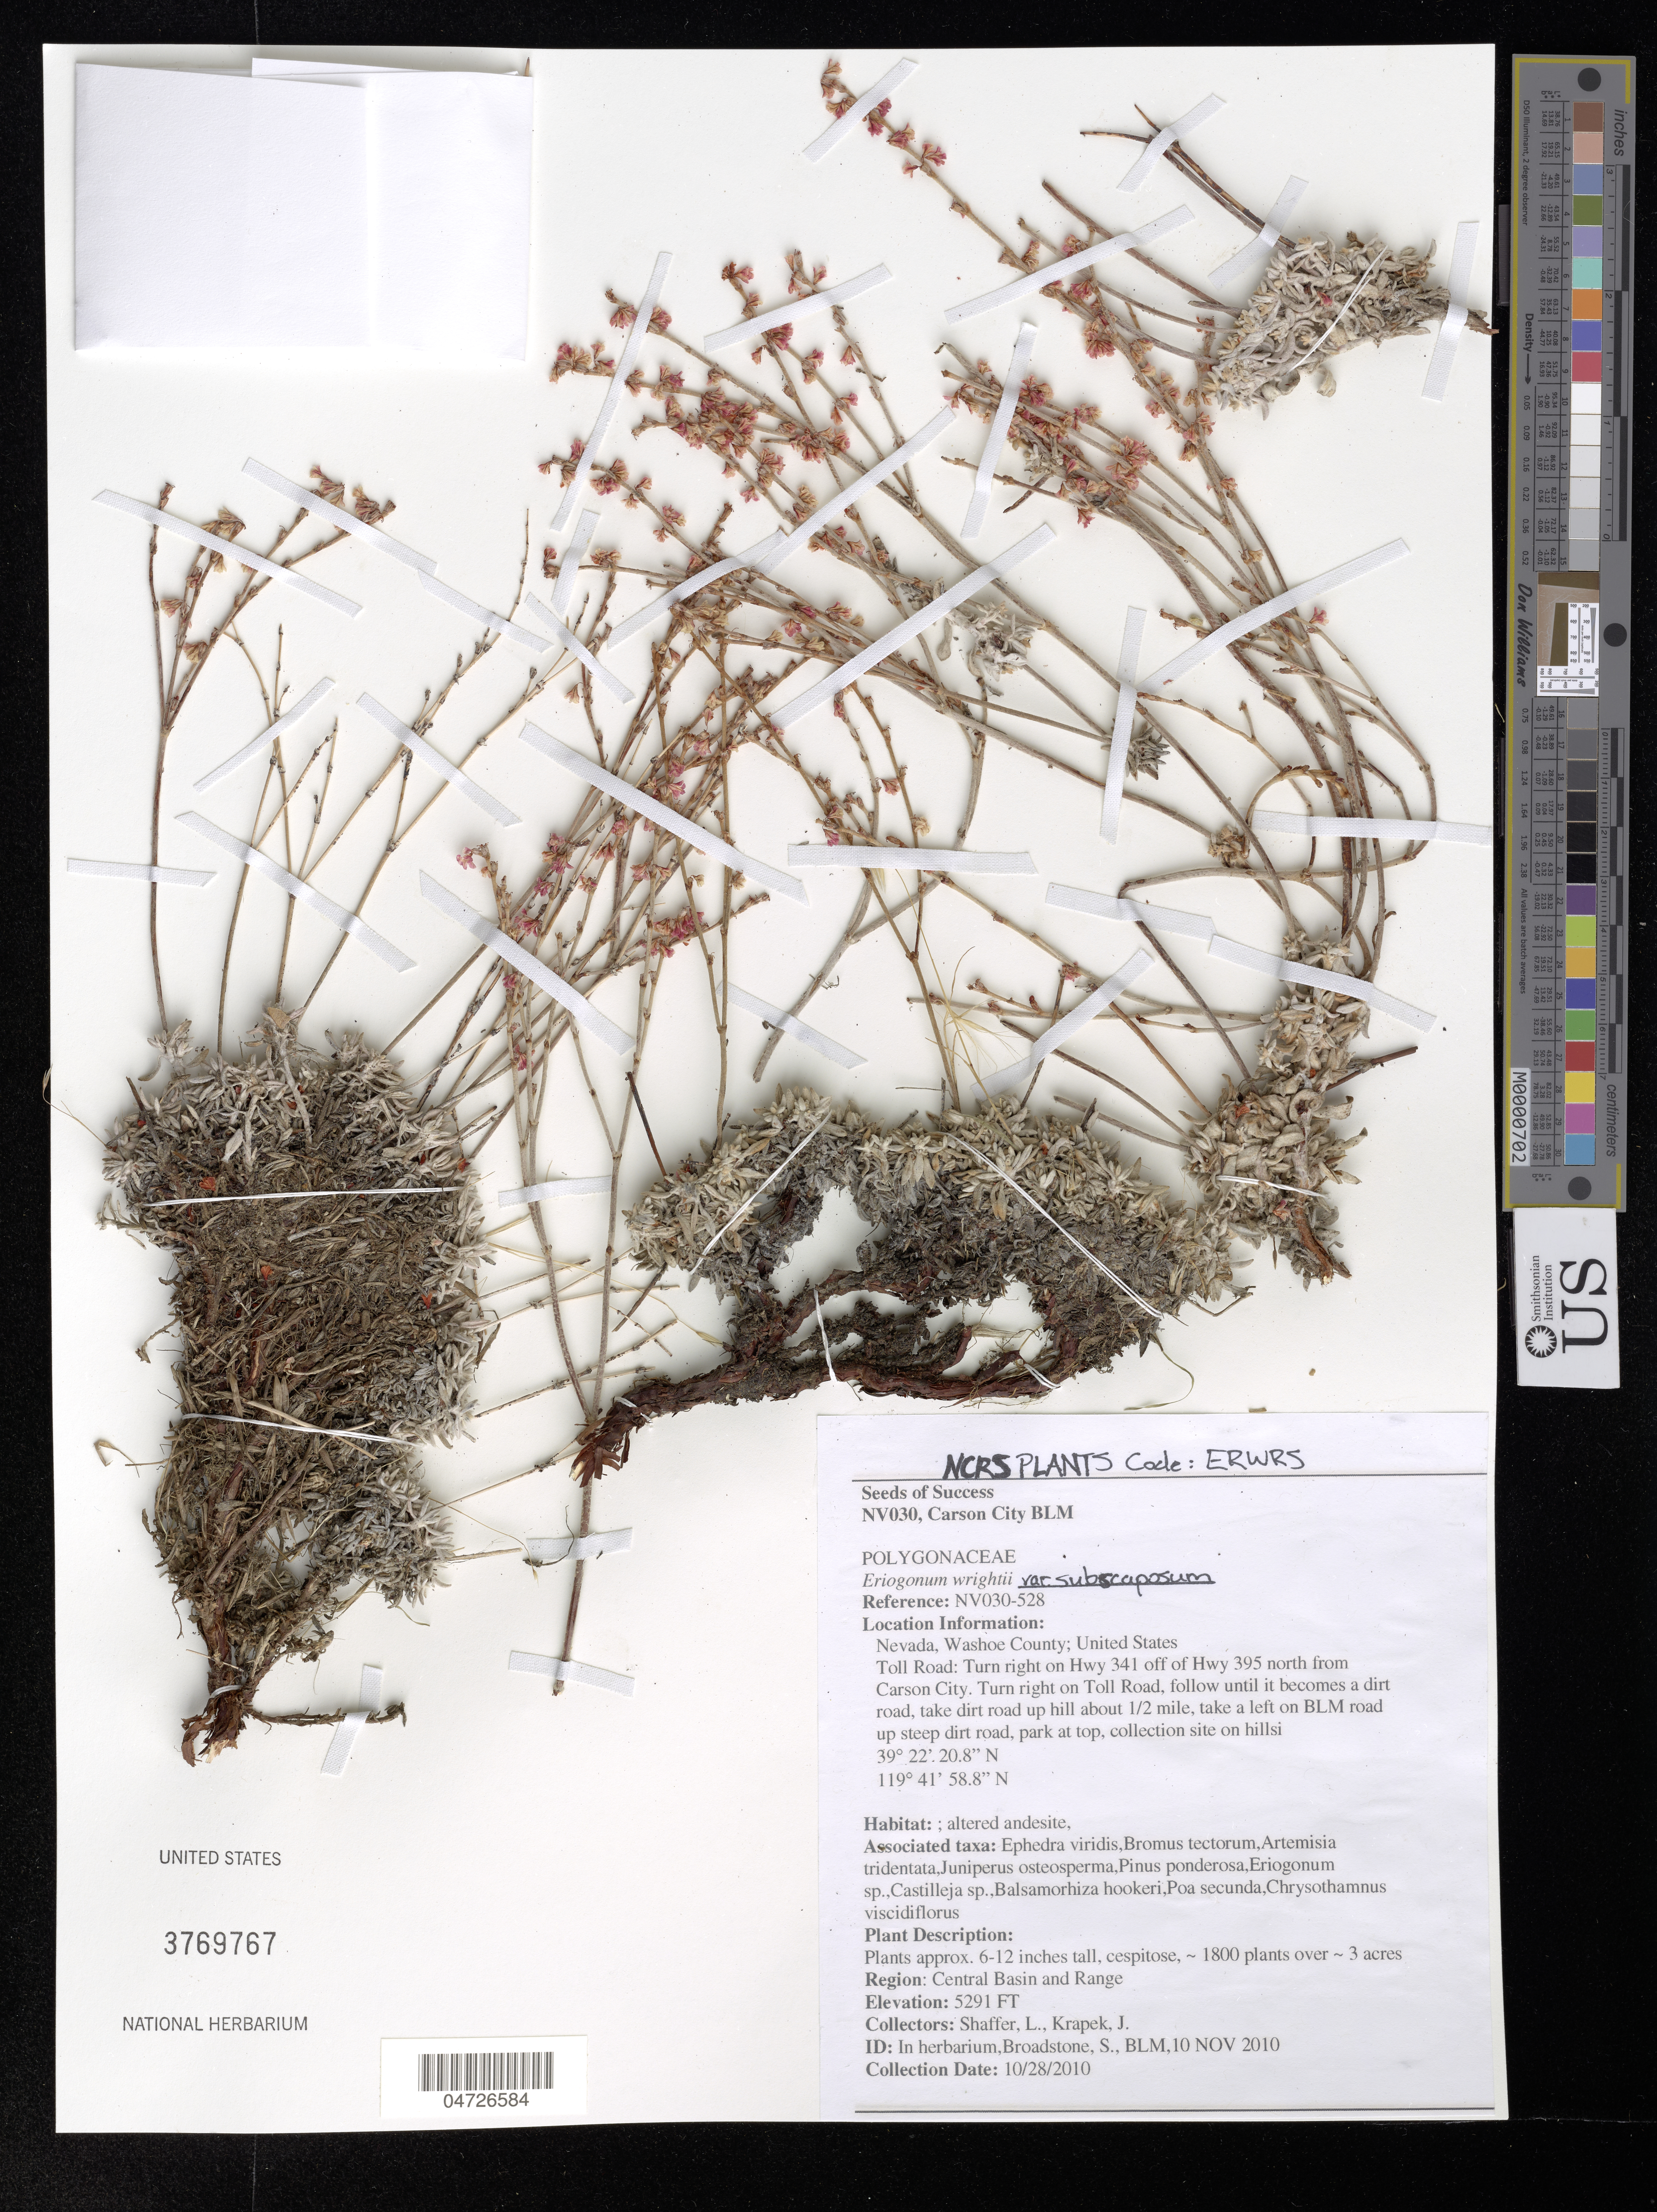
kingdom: Plantae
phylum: Tracheophyta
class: Magnoliopsida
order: Caryophyllales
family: Polygonaceae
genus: Eriogonum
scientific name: Eriogonum wrightii var. subscaposum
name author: S. Watson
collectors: L. Shaffer & J. Krapek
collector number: NV030-528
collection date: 2010-10-28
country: United States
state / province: Nevada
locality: Washoe County. Toll Road: Turn right on Hwy 341 off of Hwy 395 north from Carson City. Turn right on Toll Road, follow until it becomes a dirt road, take dirt road up hill about 1/2 mile, take a left on BLM road up steep dirt road, park at top, collection site on hillsi.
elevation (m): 1613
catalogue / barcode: US 3769767